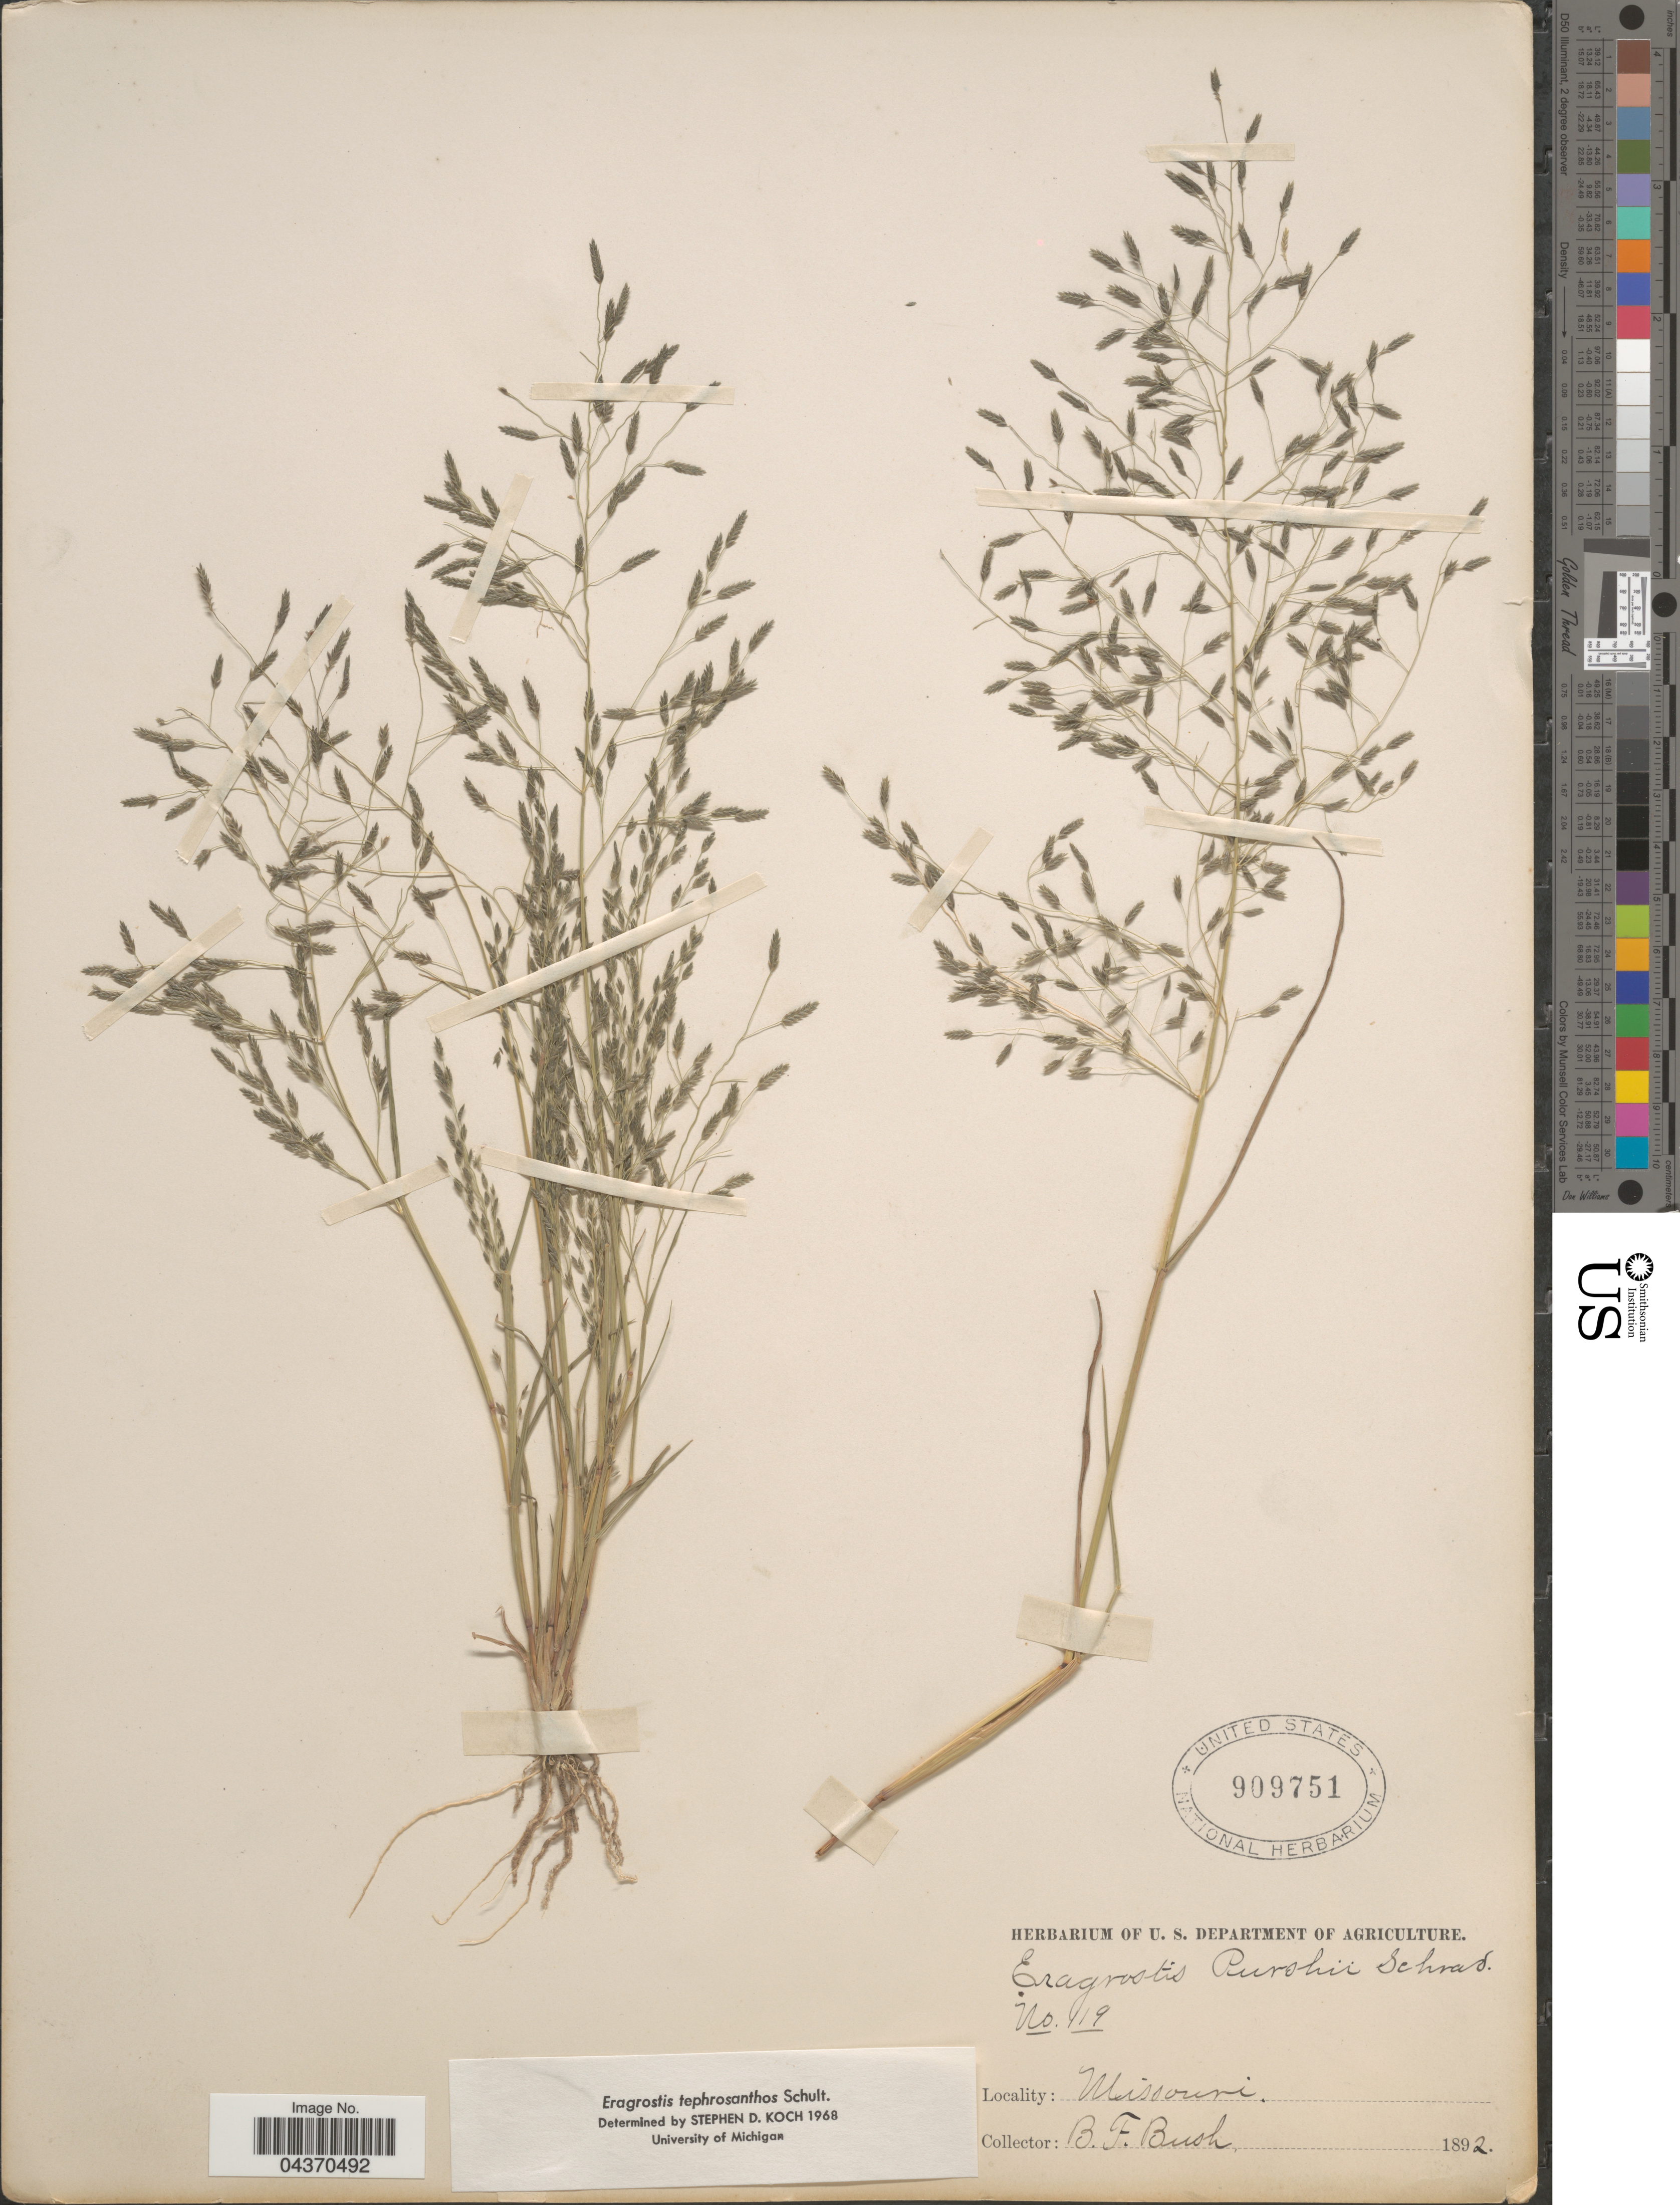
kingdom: Plantae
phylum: Tracheophyta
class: Liliopsida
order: Poales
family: Poaceae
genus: Eragrostis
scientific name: Eragrostis pectinacea var. miserrima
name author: (E. Fourn.) Reeder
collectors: B. F. Bush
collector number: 119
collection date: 1892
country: United States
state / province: Missouri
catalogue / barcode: US 909751